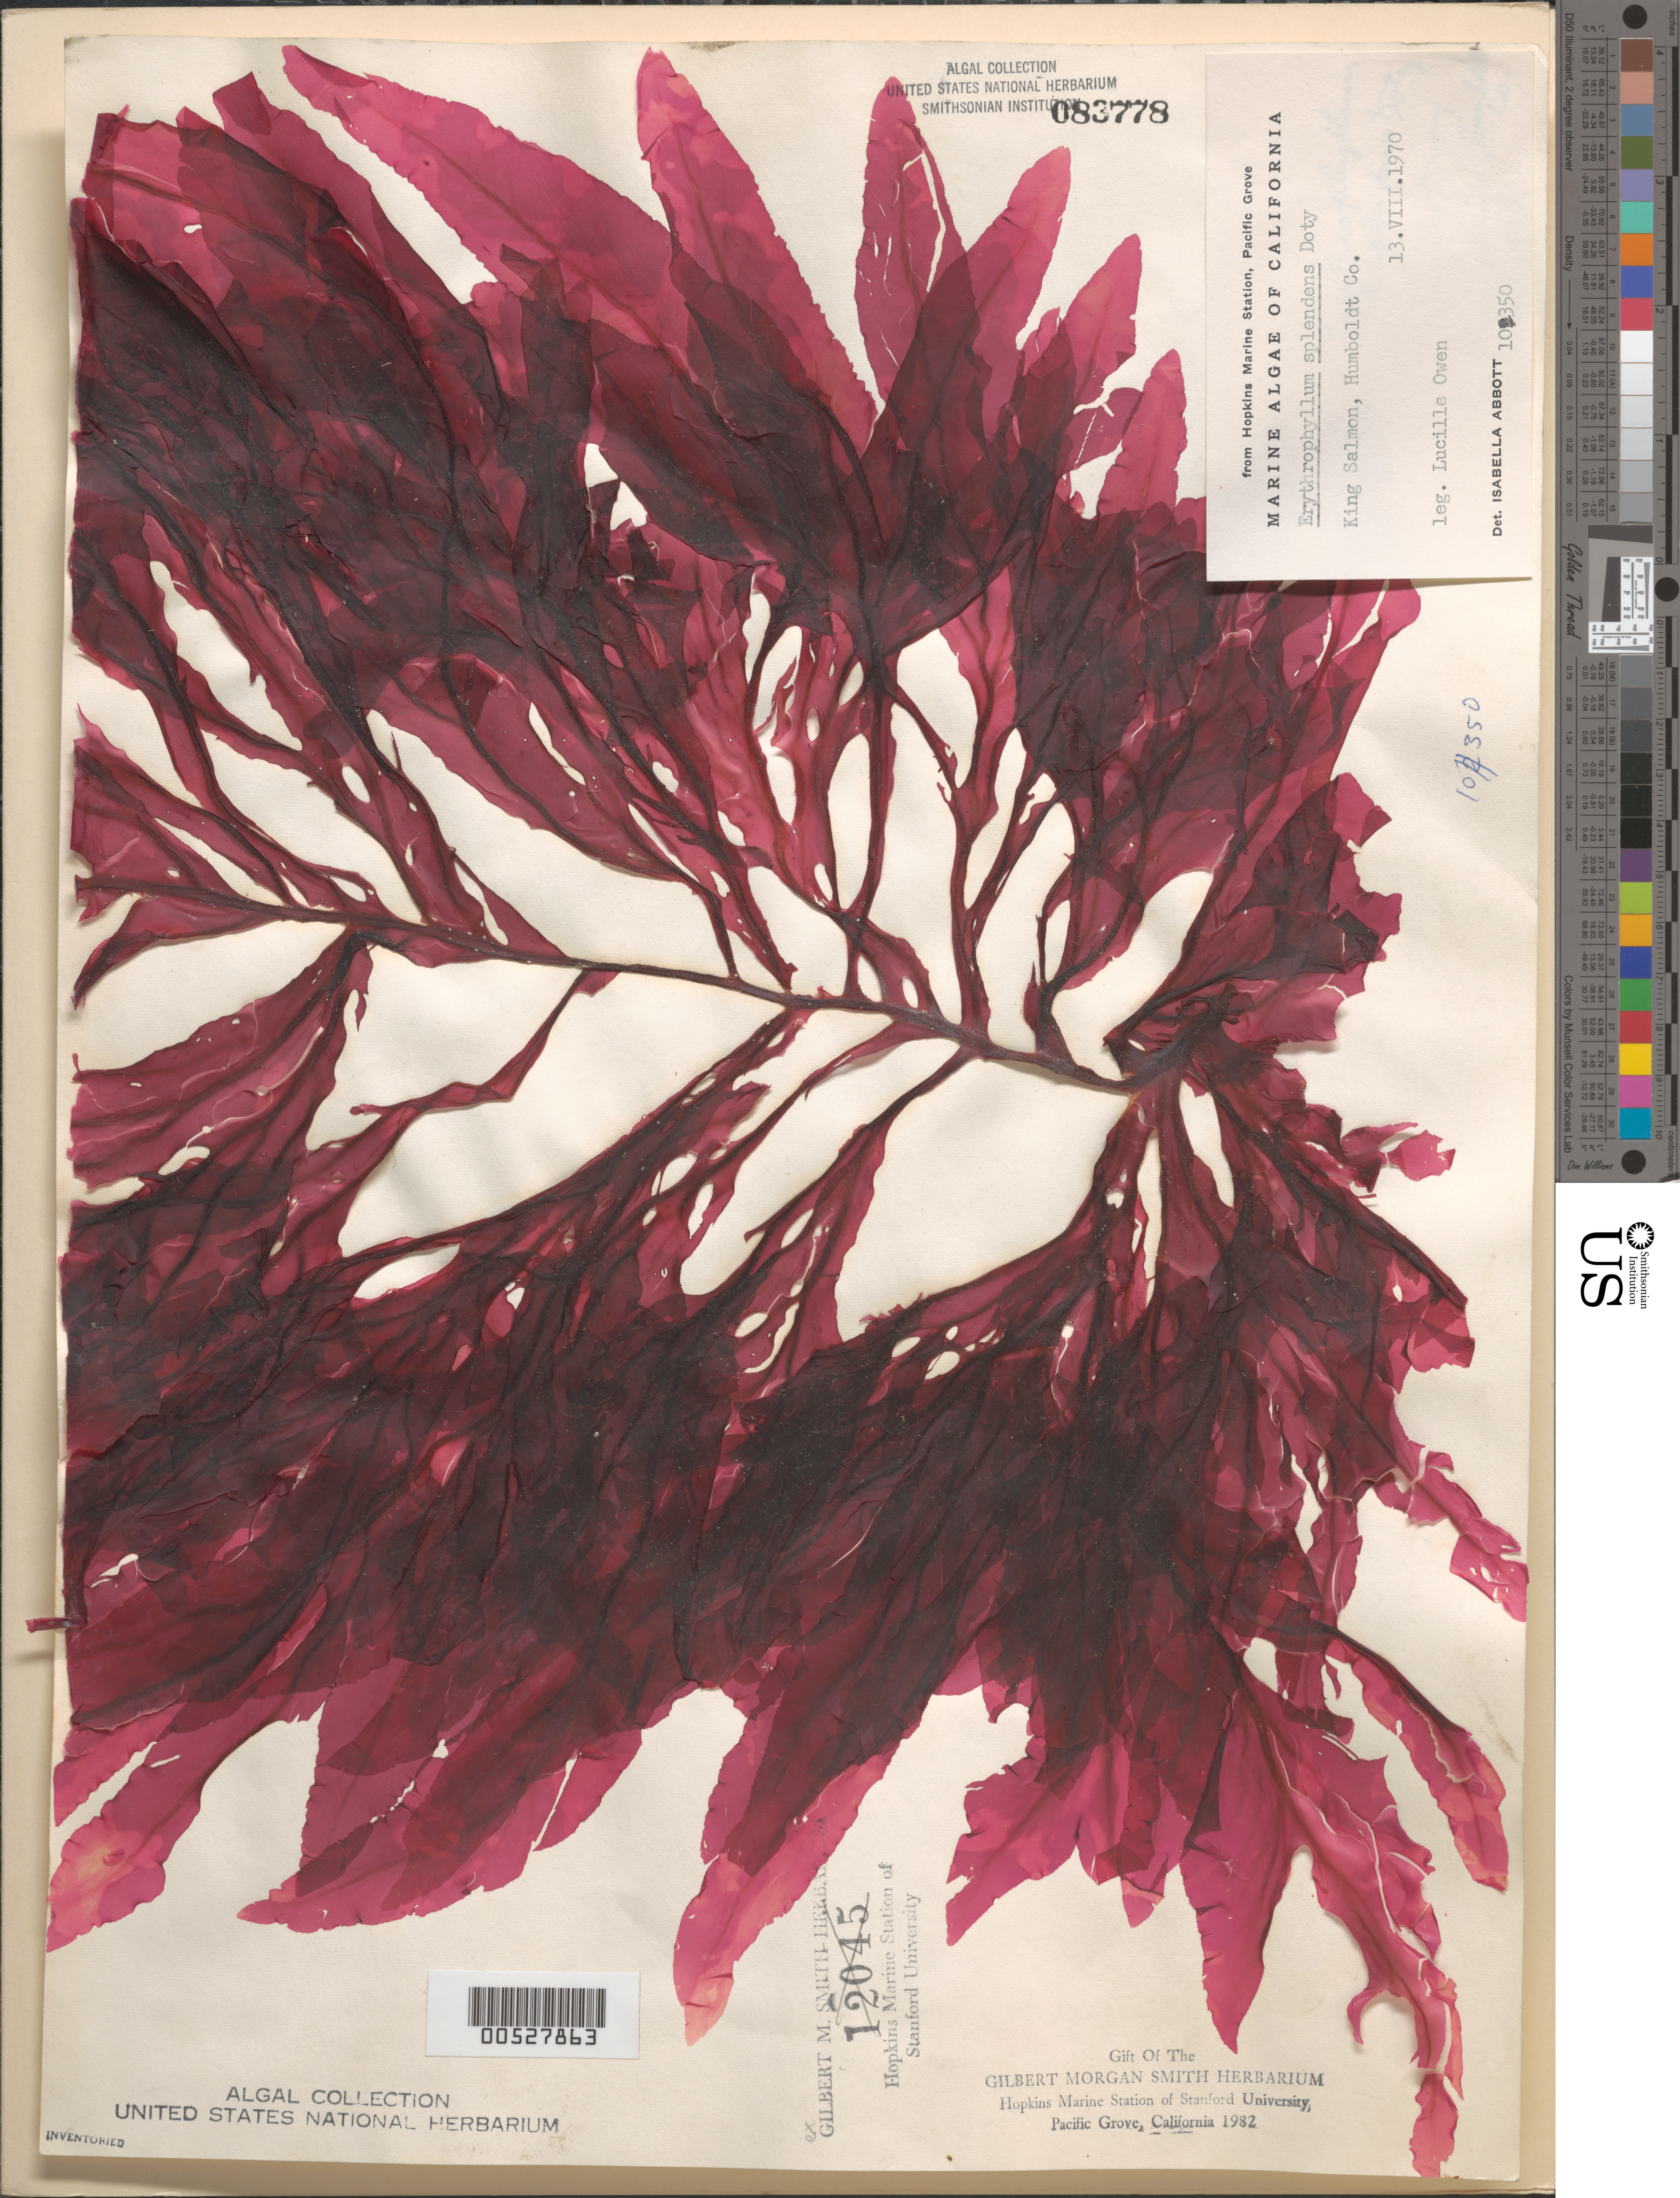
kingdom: Plantae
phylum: Rhodophyta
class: Florideophyceae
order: Gigartinales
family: Kallymeniaceae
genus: Erythrophyllum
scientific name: Erythrophyllum splendens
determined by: Abbott, Isabella A.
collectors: L. Owen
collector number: IAA 10350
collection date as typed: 13 Aug 1970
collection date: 1970-08-13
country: United States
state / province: California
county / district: Humboldt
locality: King Salmon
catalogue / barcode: US 83778